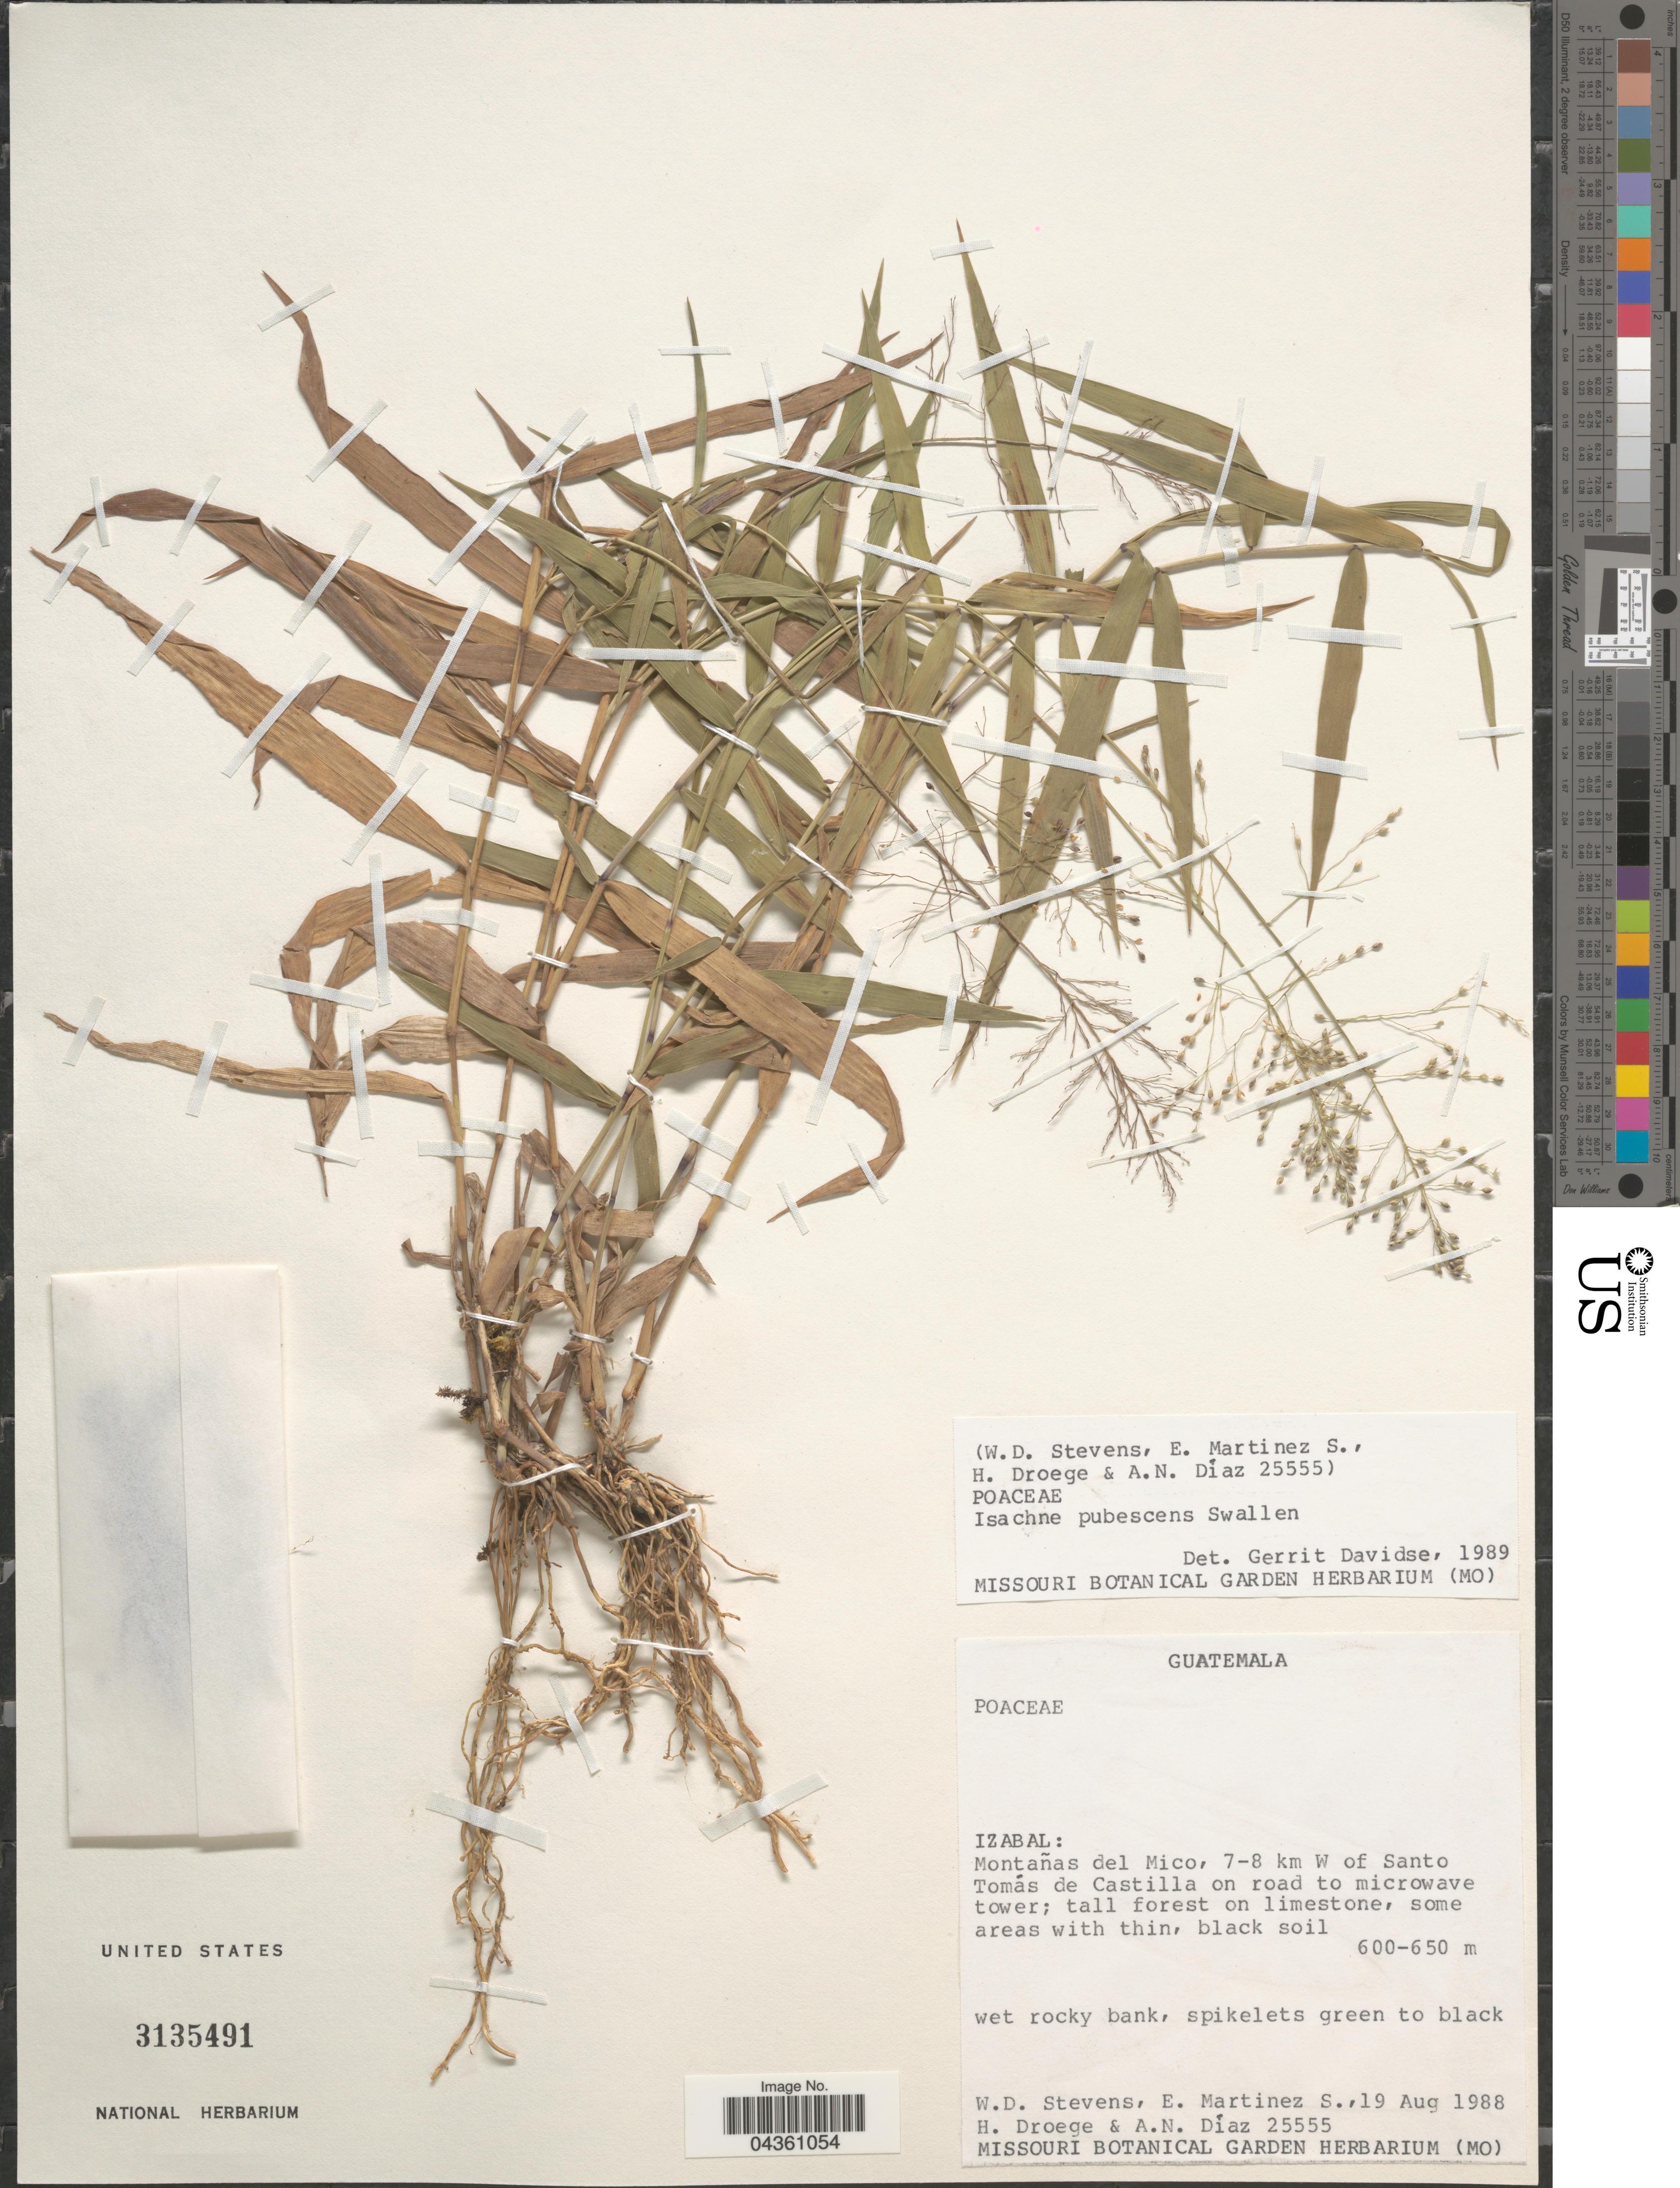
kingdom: Plantae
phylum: Tracheophyta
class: Liliopsida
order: Poales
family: Poaceae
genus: Isachne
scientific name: Isachne pubescens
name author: Swallen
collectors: W. D. Stevens, E. M. Martínez S., H. Droege & A. Diaz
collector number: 25555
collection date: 1988-08-19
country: Guatemala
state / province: Izabal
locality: Montañas del Mico, 7-8 km W of Santo Tomás de Castilla on road to microwave tower.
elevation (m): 600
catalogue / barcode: US 3135491